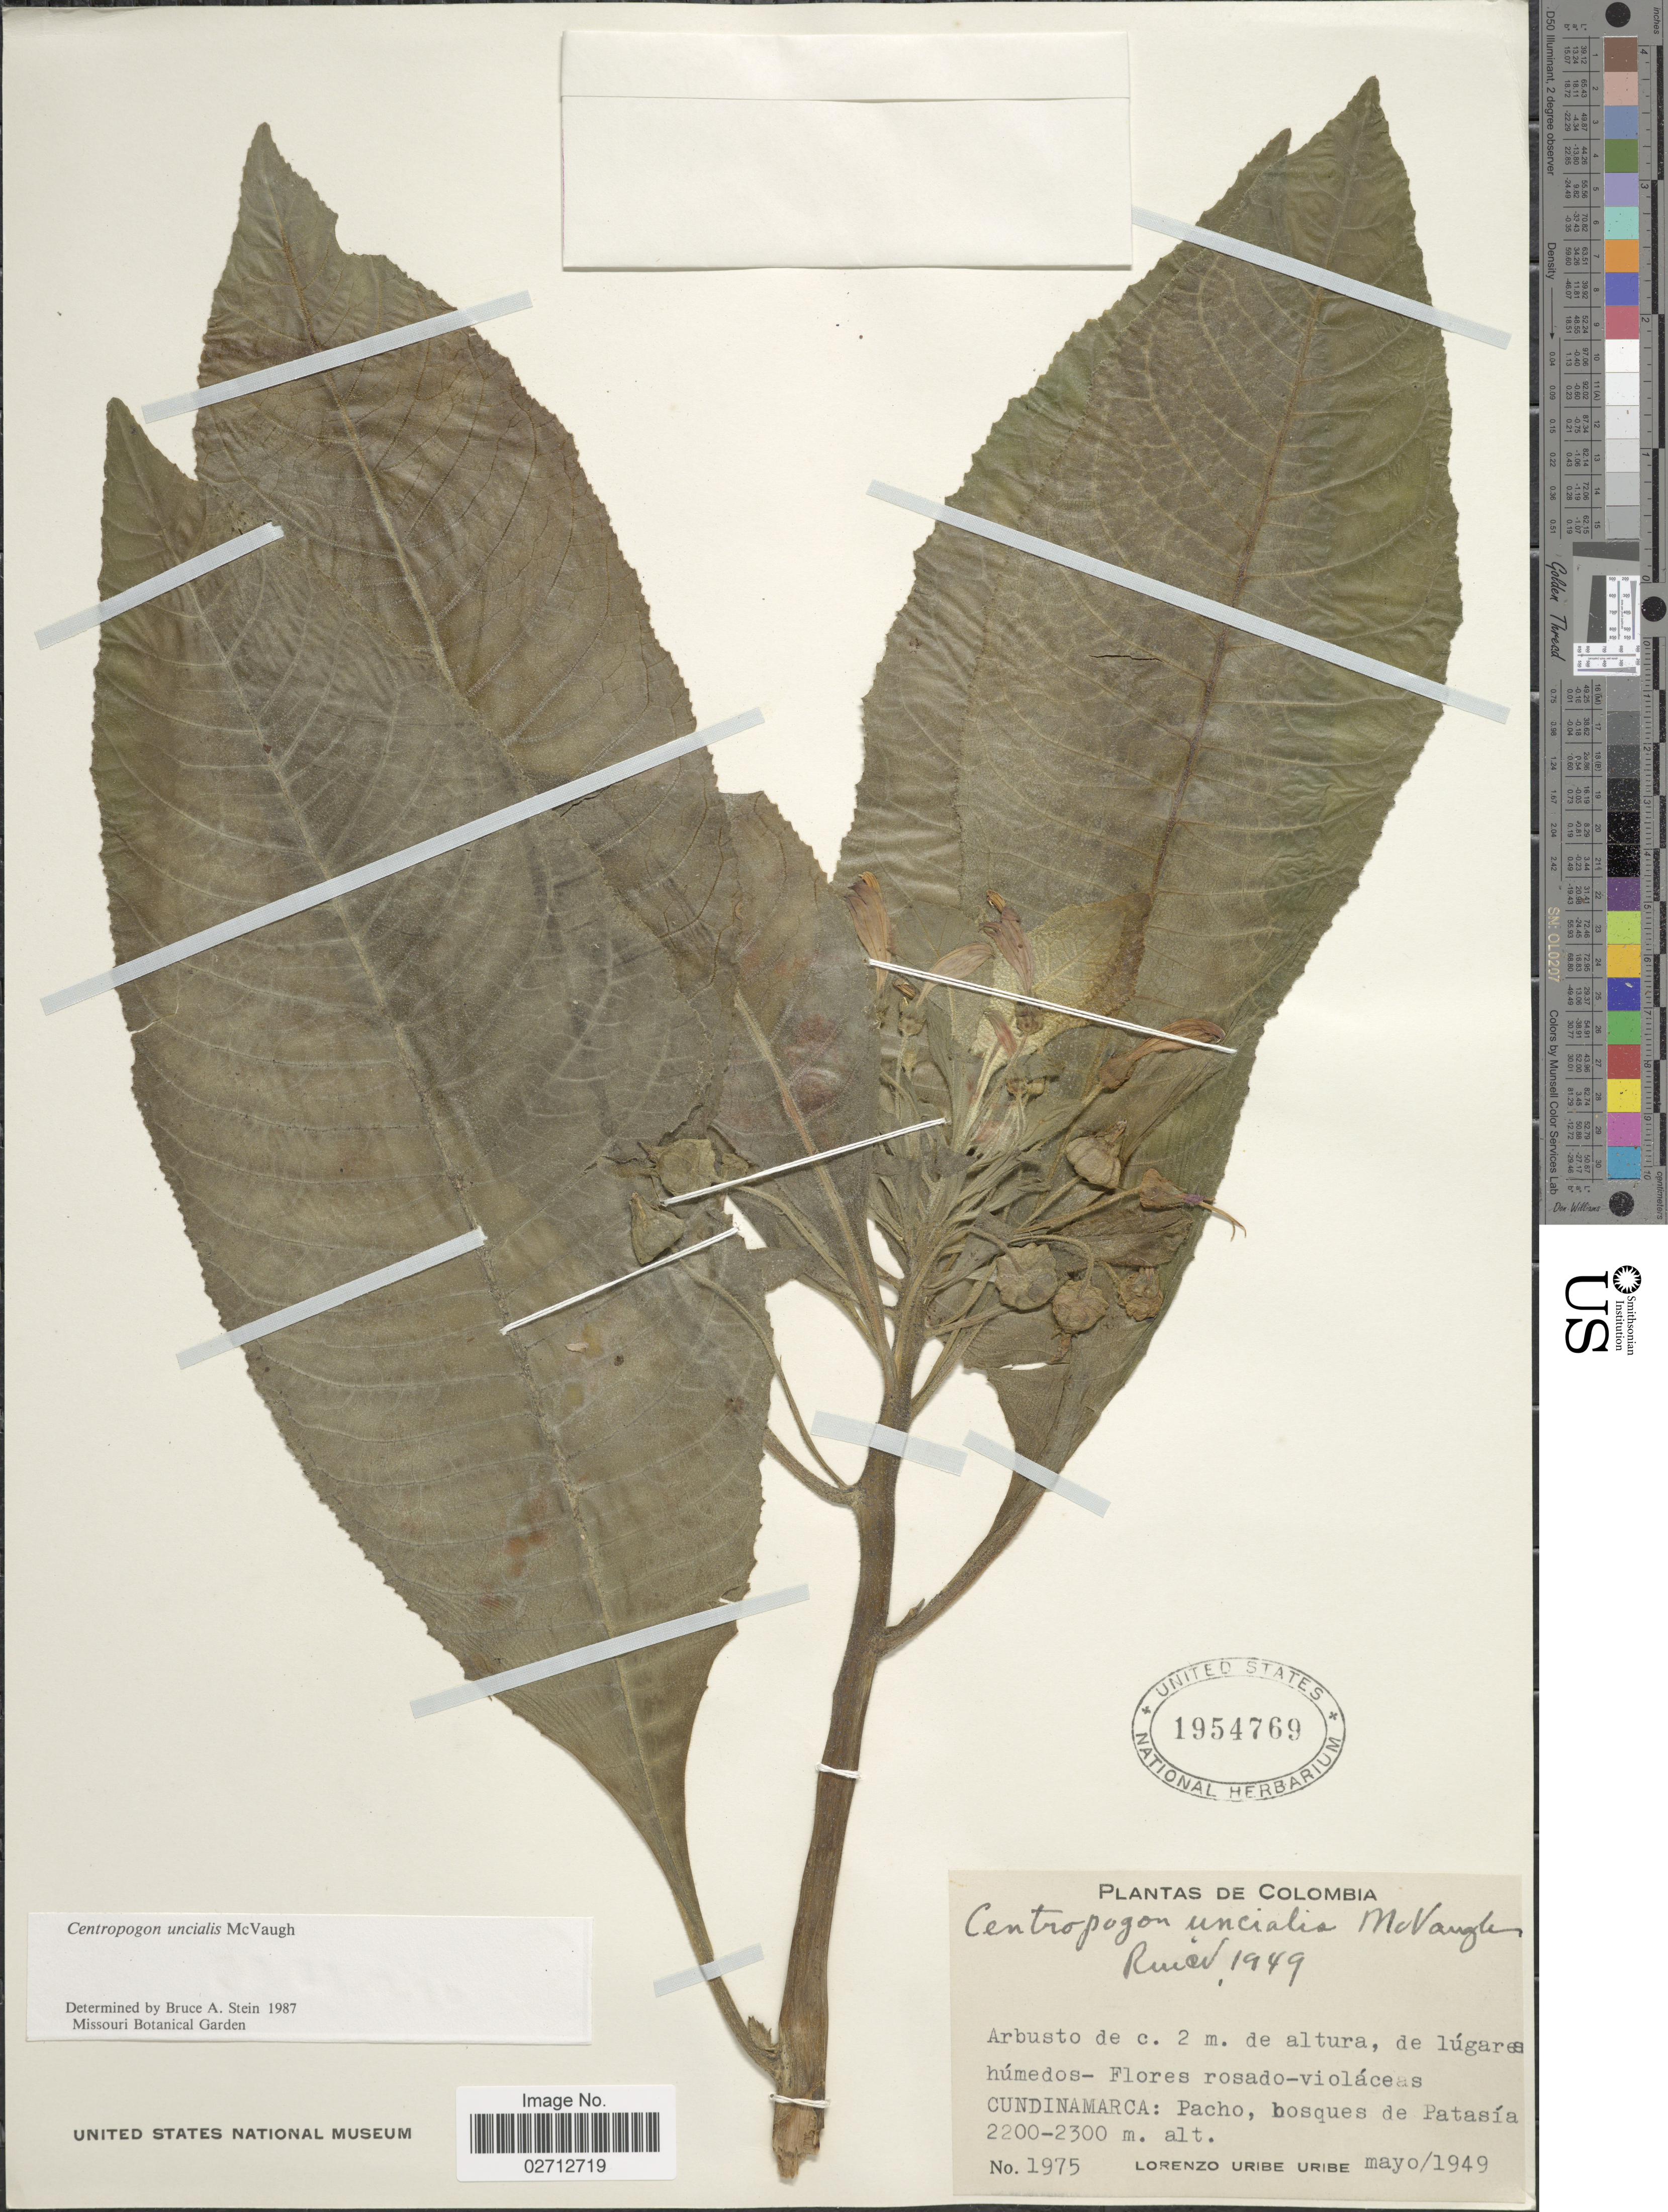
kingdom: Plantae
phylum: Tracheophyta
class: Magnoliopsida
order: Asterales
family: Campanulaceae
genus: Centropogon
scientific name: Centropogon uncialis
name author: McVaugh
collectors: L. Uribe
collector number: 1975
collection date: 1949-05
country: Colombia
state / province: Cundinamarca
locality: Pacho, bosques de Patasia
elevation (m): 2200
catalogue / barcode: US 1954769